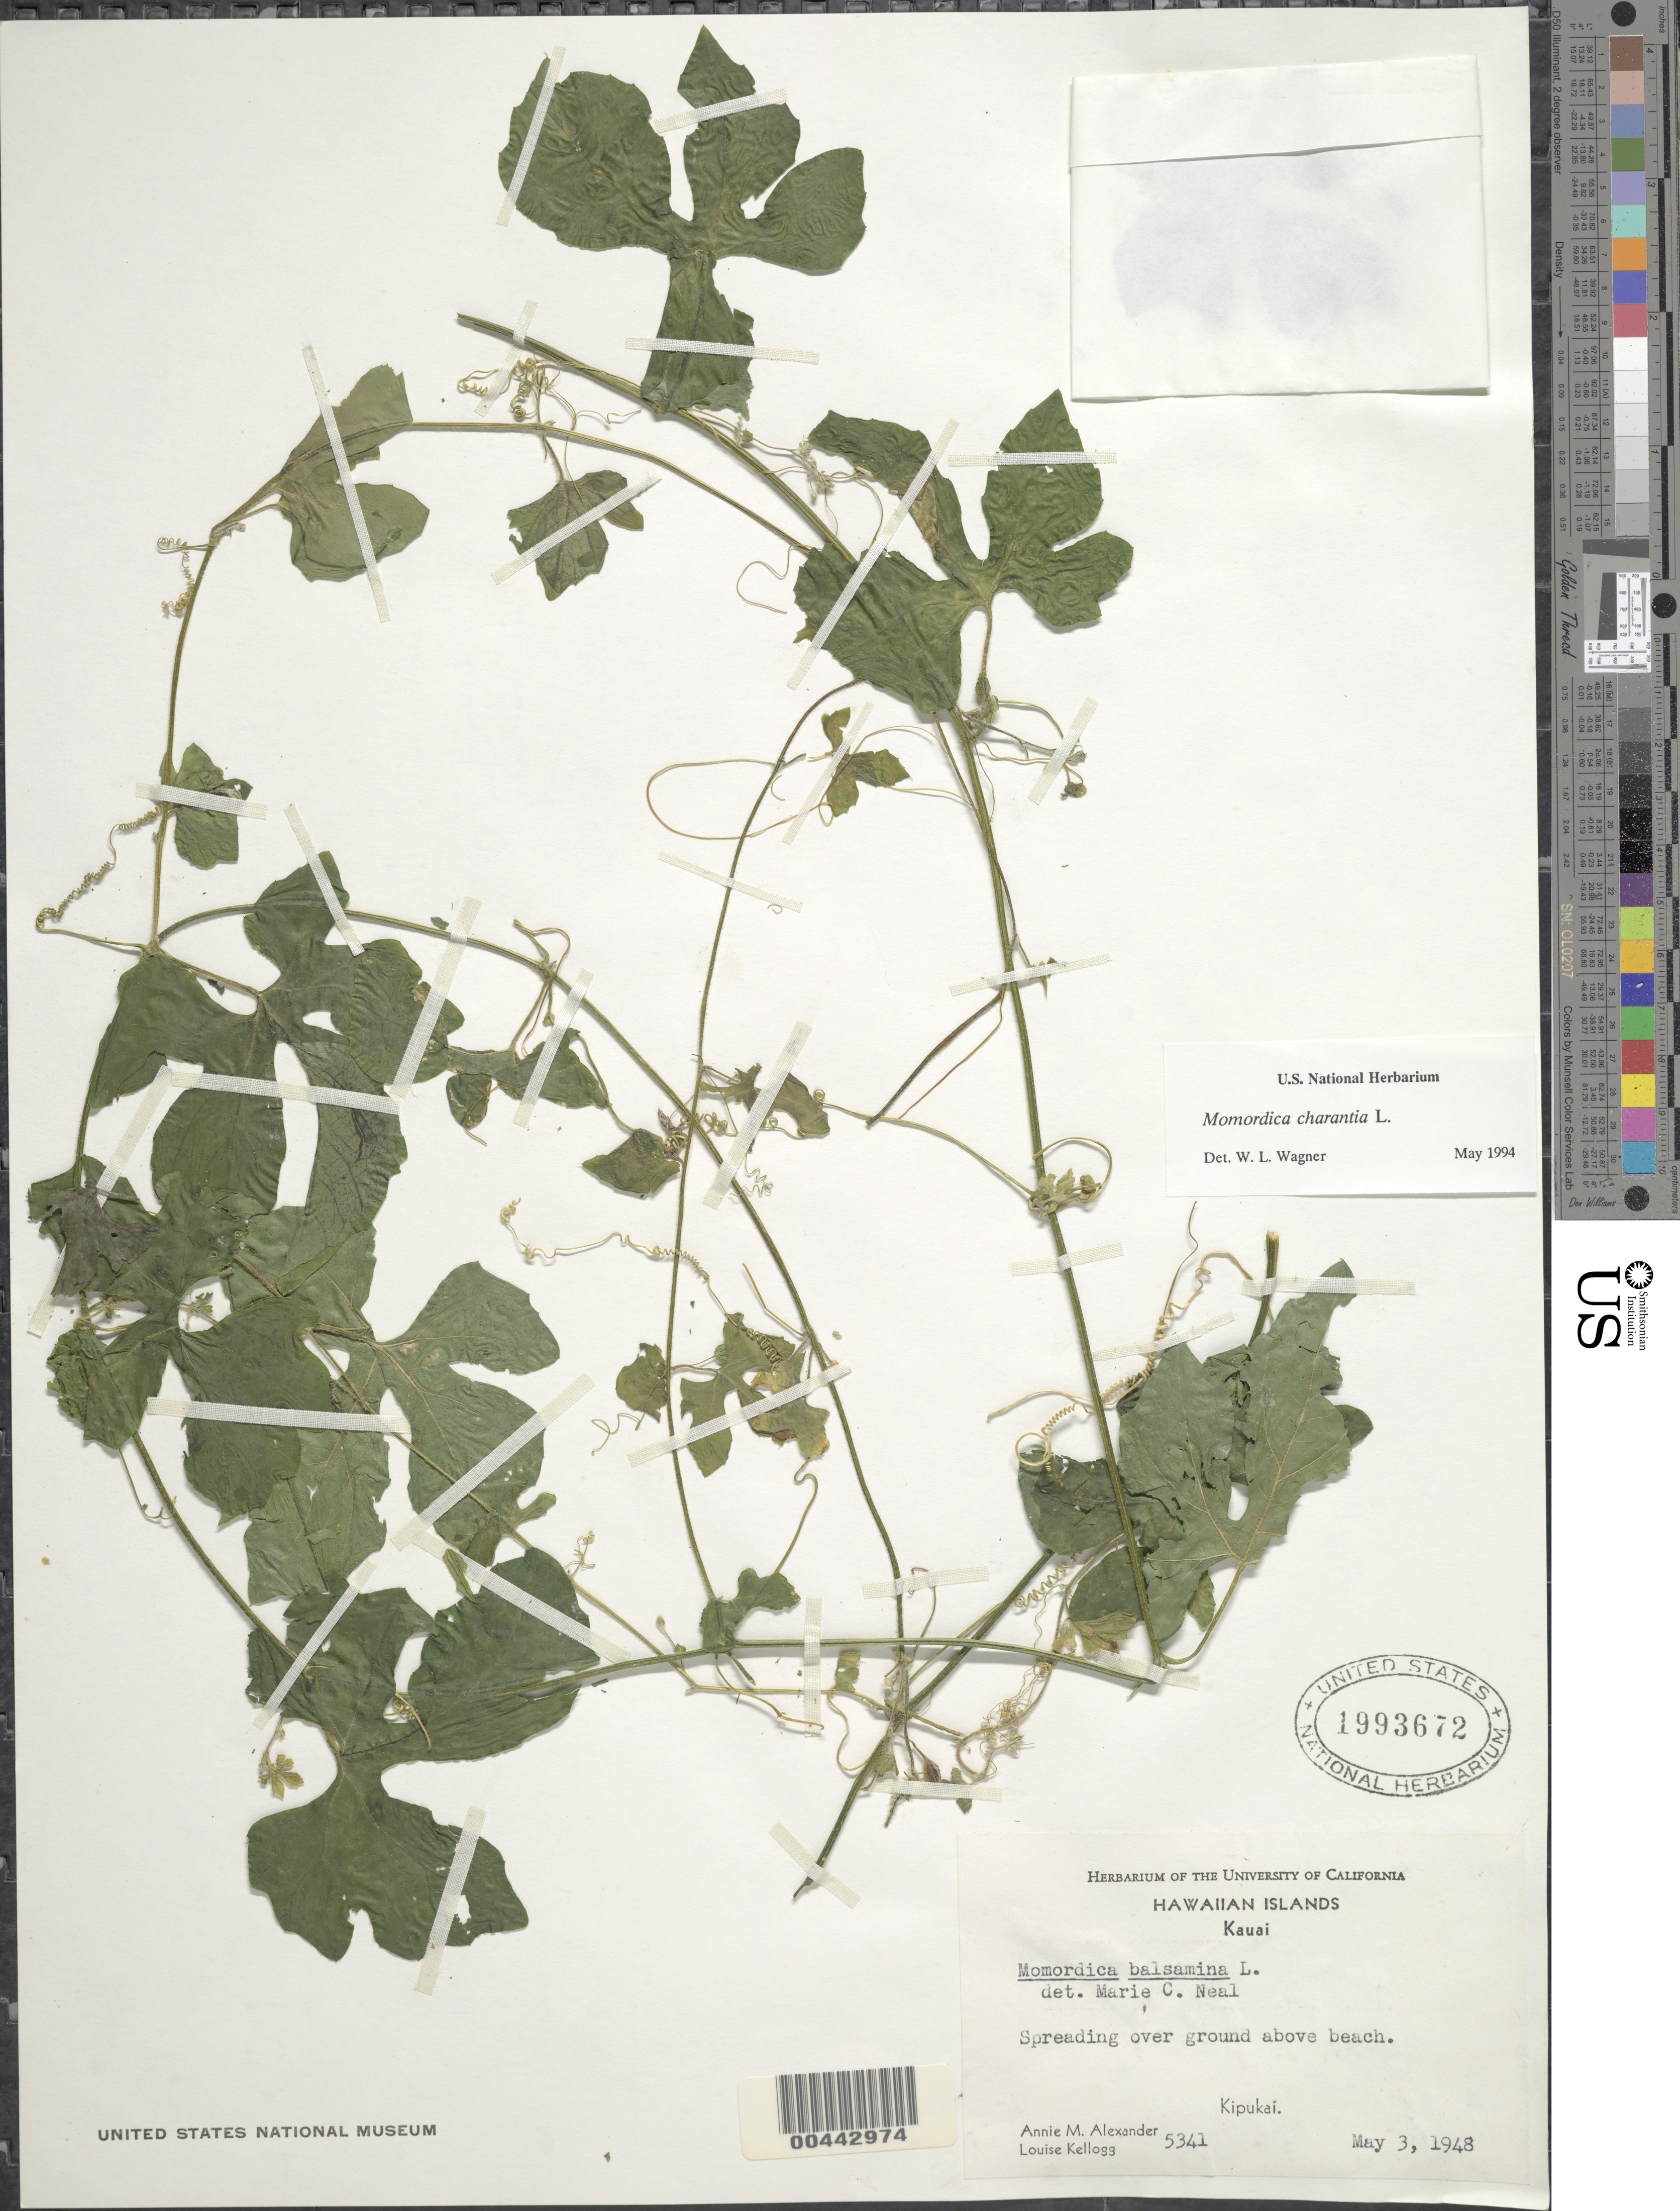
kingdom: Plantae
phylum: Tracheophyta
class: Magnoliopsida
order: Cucurbitales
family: Cucurbitaceae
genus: Momordica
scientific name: Momordica charantia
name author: L.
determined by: Wagner, W. L., (BOT), Smithsonian Institution - National Museum of Natural History (UNITED STATES)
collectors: A. M. Alexander & L. Kellogg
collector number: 5341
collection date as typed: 3 May 1948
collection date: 1948-05-03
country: United States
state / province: Hawaii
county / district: Kauai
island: Kaua'i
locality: Kipukai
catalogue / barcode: US 1993672